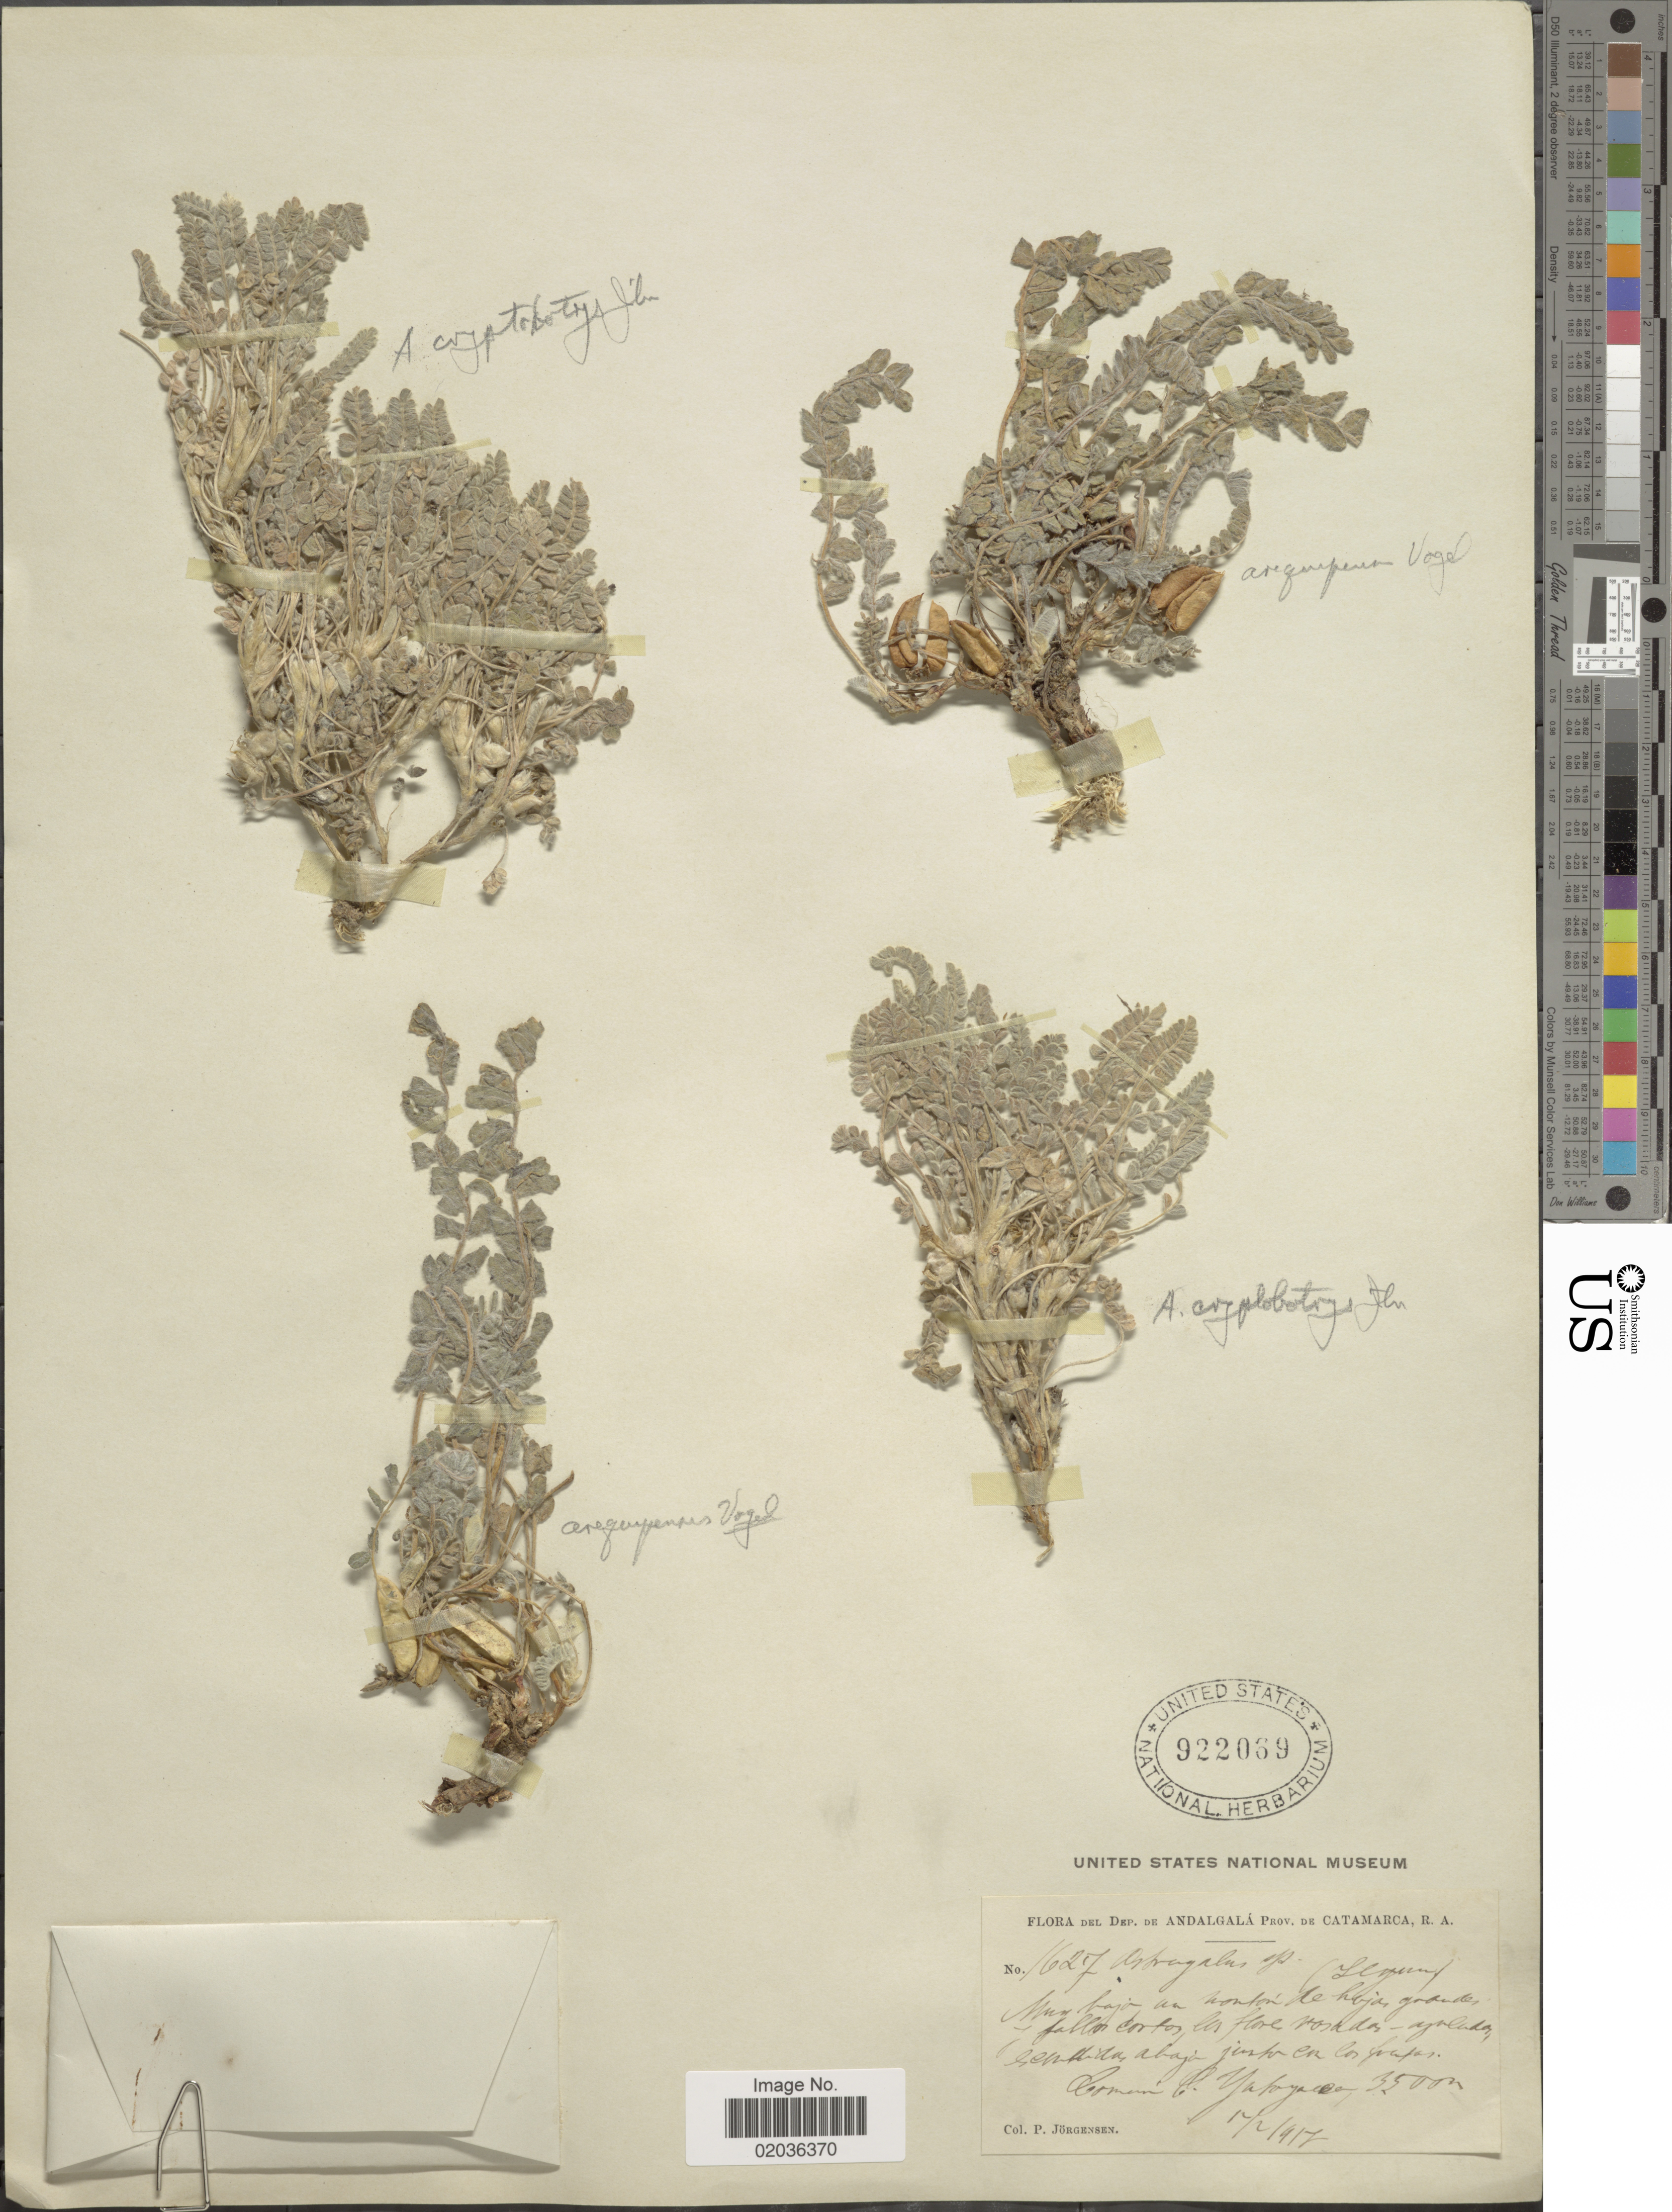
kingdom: Plantae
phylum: Tracheophyta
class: Magnoliopsida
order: Fabales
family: Fabaceae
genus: Astragalus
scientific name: Astragalus arequipensis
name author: Vogel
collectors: P. Jorgenson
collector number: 1627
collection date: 1917-02-12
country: Argentina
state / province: Catamarca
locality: Dep. de Andalgala, Prov. de Catamarca, R. A.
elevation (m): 3500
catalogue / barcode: US 922069